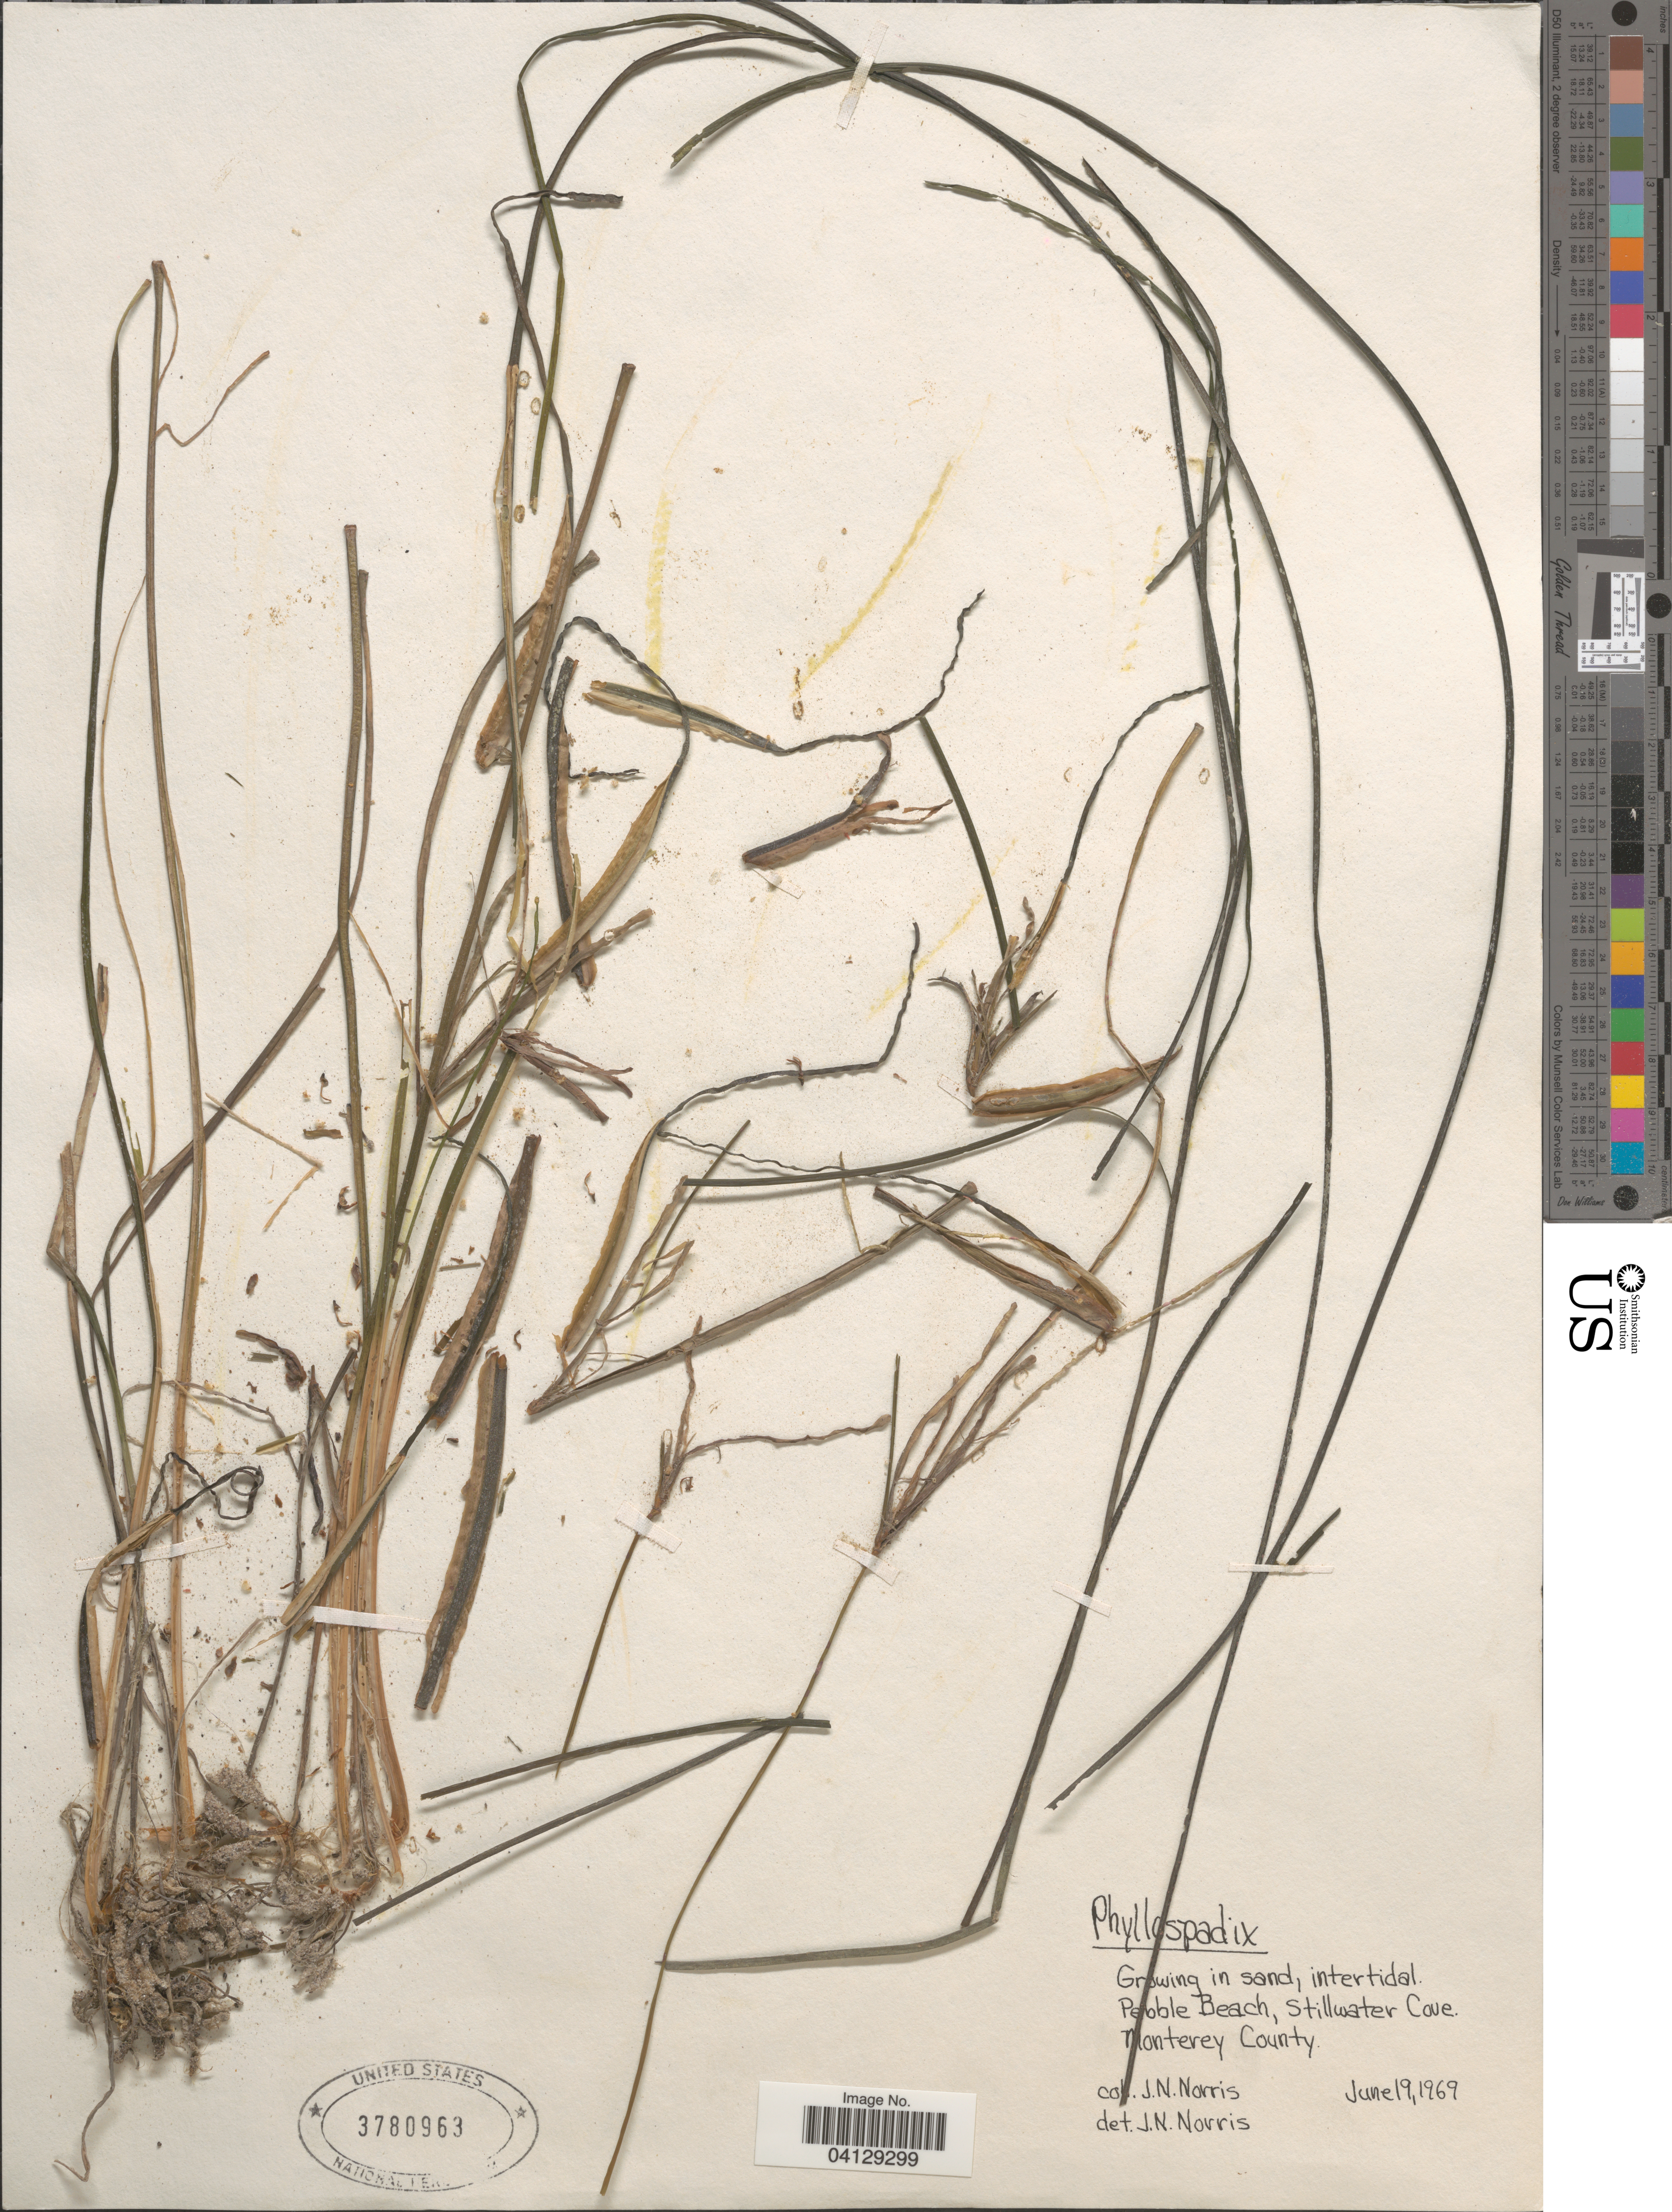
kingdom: Plantae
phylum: Tracheophyta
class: Liliopsida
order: Alismatales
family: Zosteraceae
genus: Phyllospadix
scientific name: Phyllospadix sp.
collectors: J. Norris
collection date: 1969-06-19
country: United States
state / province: California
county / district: Monterey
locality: Pebble Beach, Stillwater Cove. Monterey County.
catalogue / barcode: US 3780963